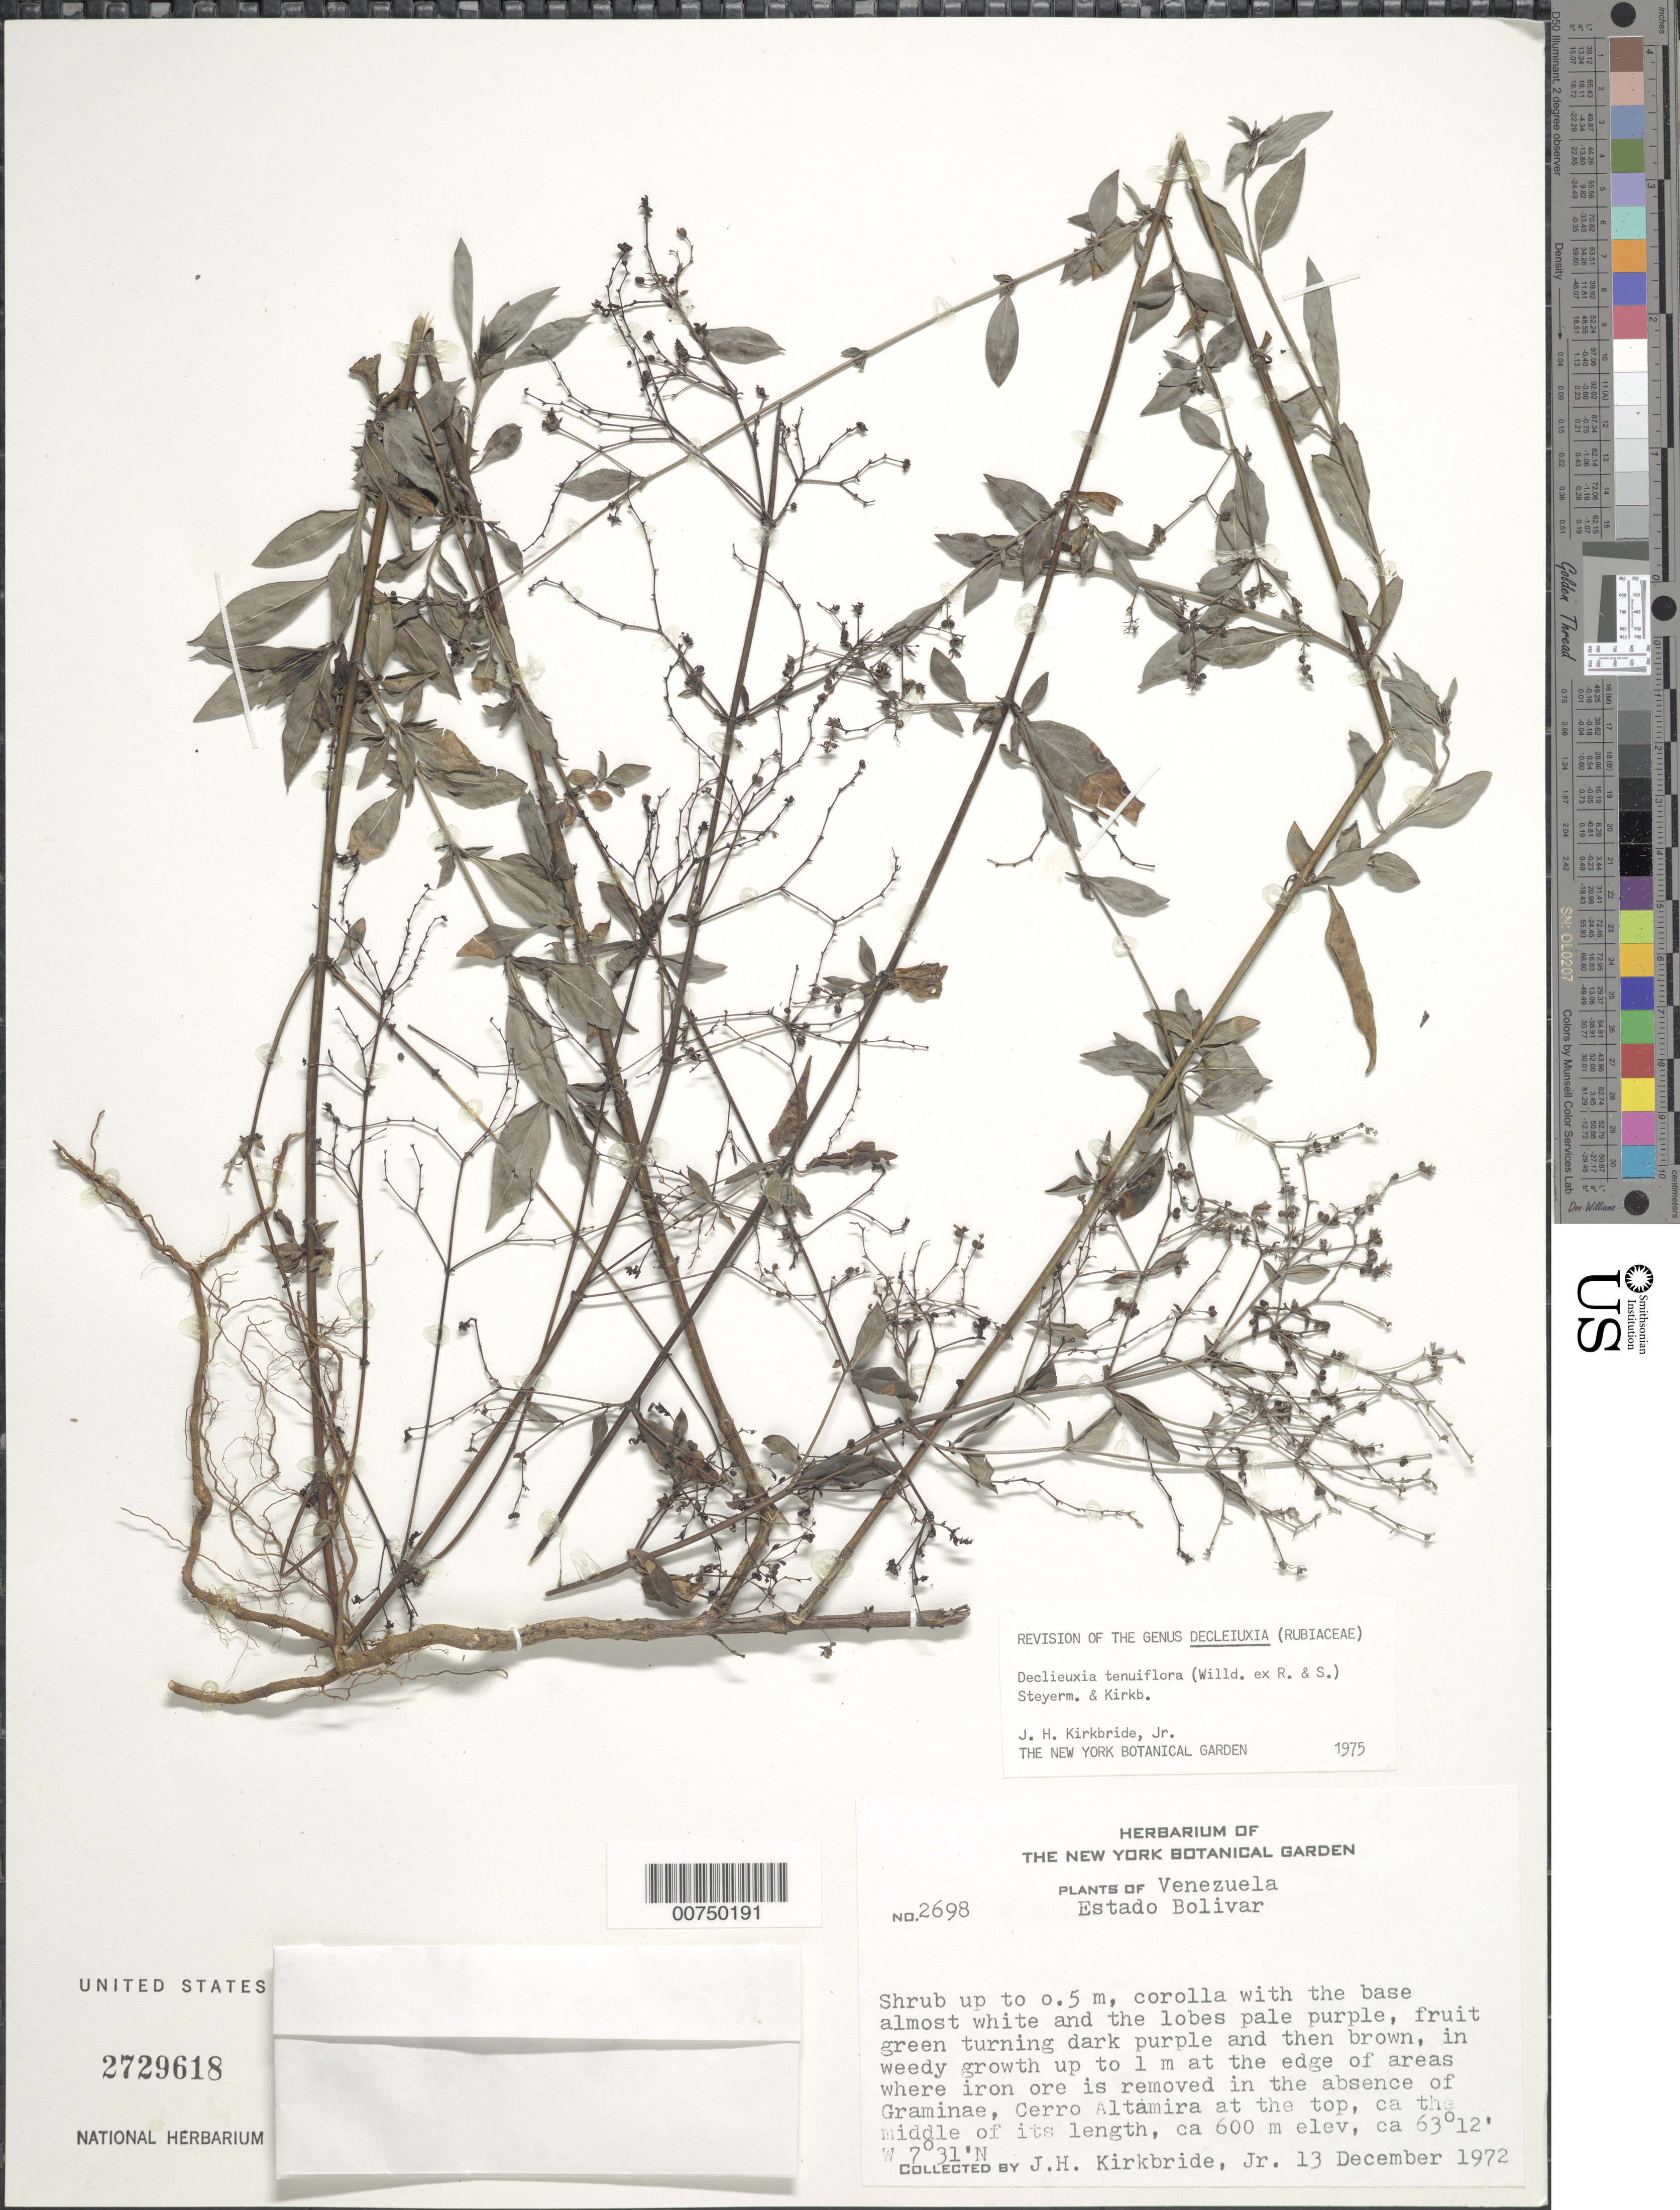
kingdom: Plantae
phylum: Tracheophyta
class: Magnoliopsida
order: Gentianales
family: Rubiaceae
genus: Declieuxia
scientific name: Declieuxia tenuiflora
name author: (Willd. ex Roem. & Schult.) Steyerm. & J.H. Kirkbr.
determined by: Kirkbride, J. H.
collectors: J. H. Kirkbride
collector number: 2698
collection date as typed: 13-Dec-72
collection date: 1972-12-13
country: Venezuela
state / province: Bolívar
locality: Cerro Altamira, at the top, ca the middle of its length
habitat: Weedy growth up to 1m at the edge of areas where iron ore is removed in the absence of Graminae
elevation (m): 600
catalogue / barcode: US 2729618